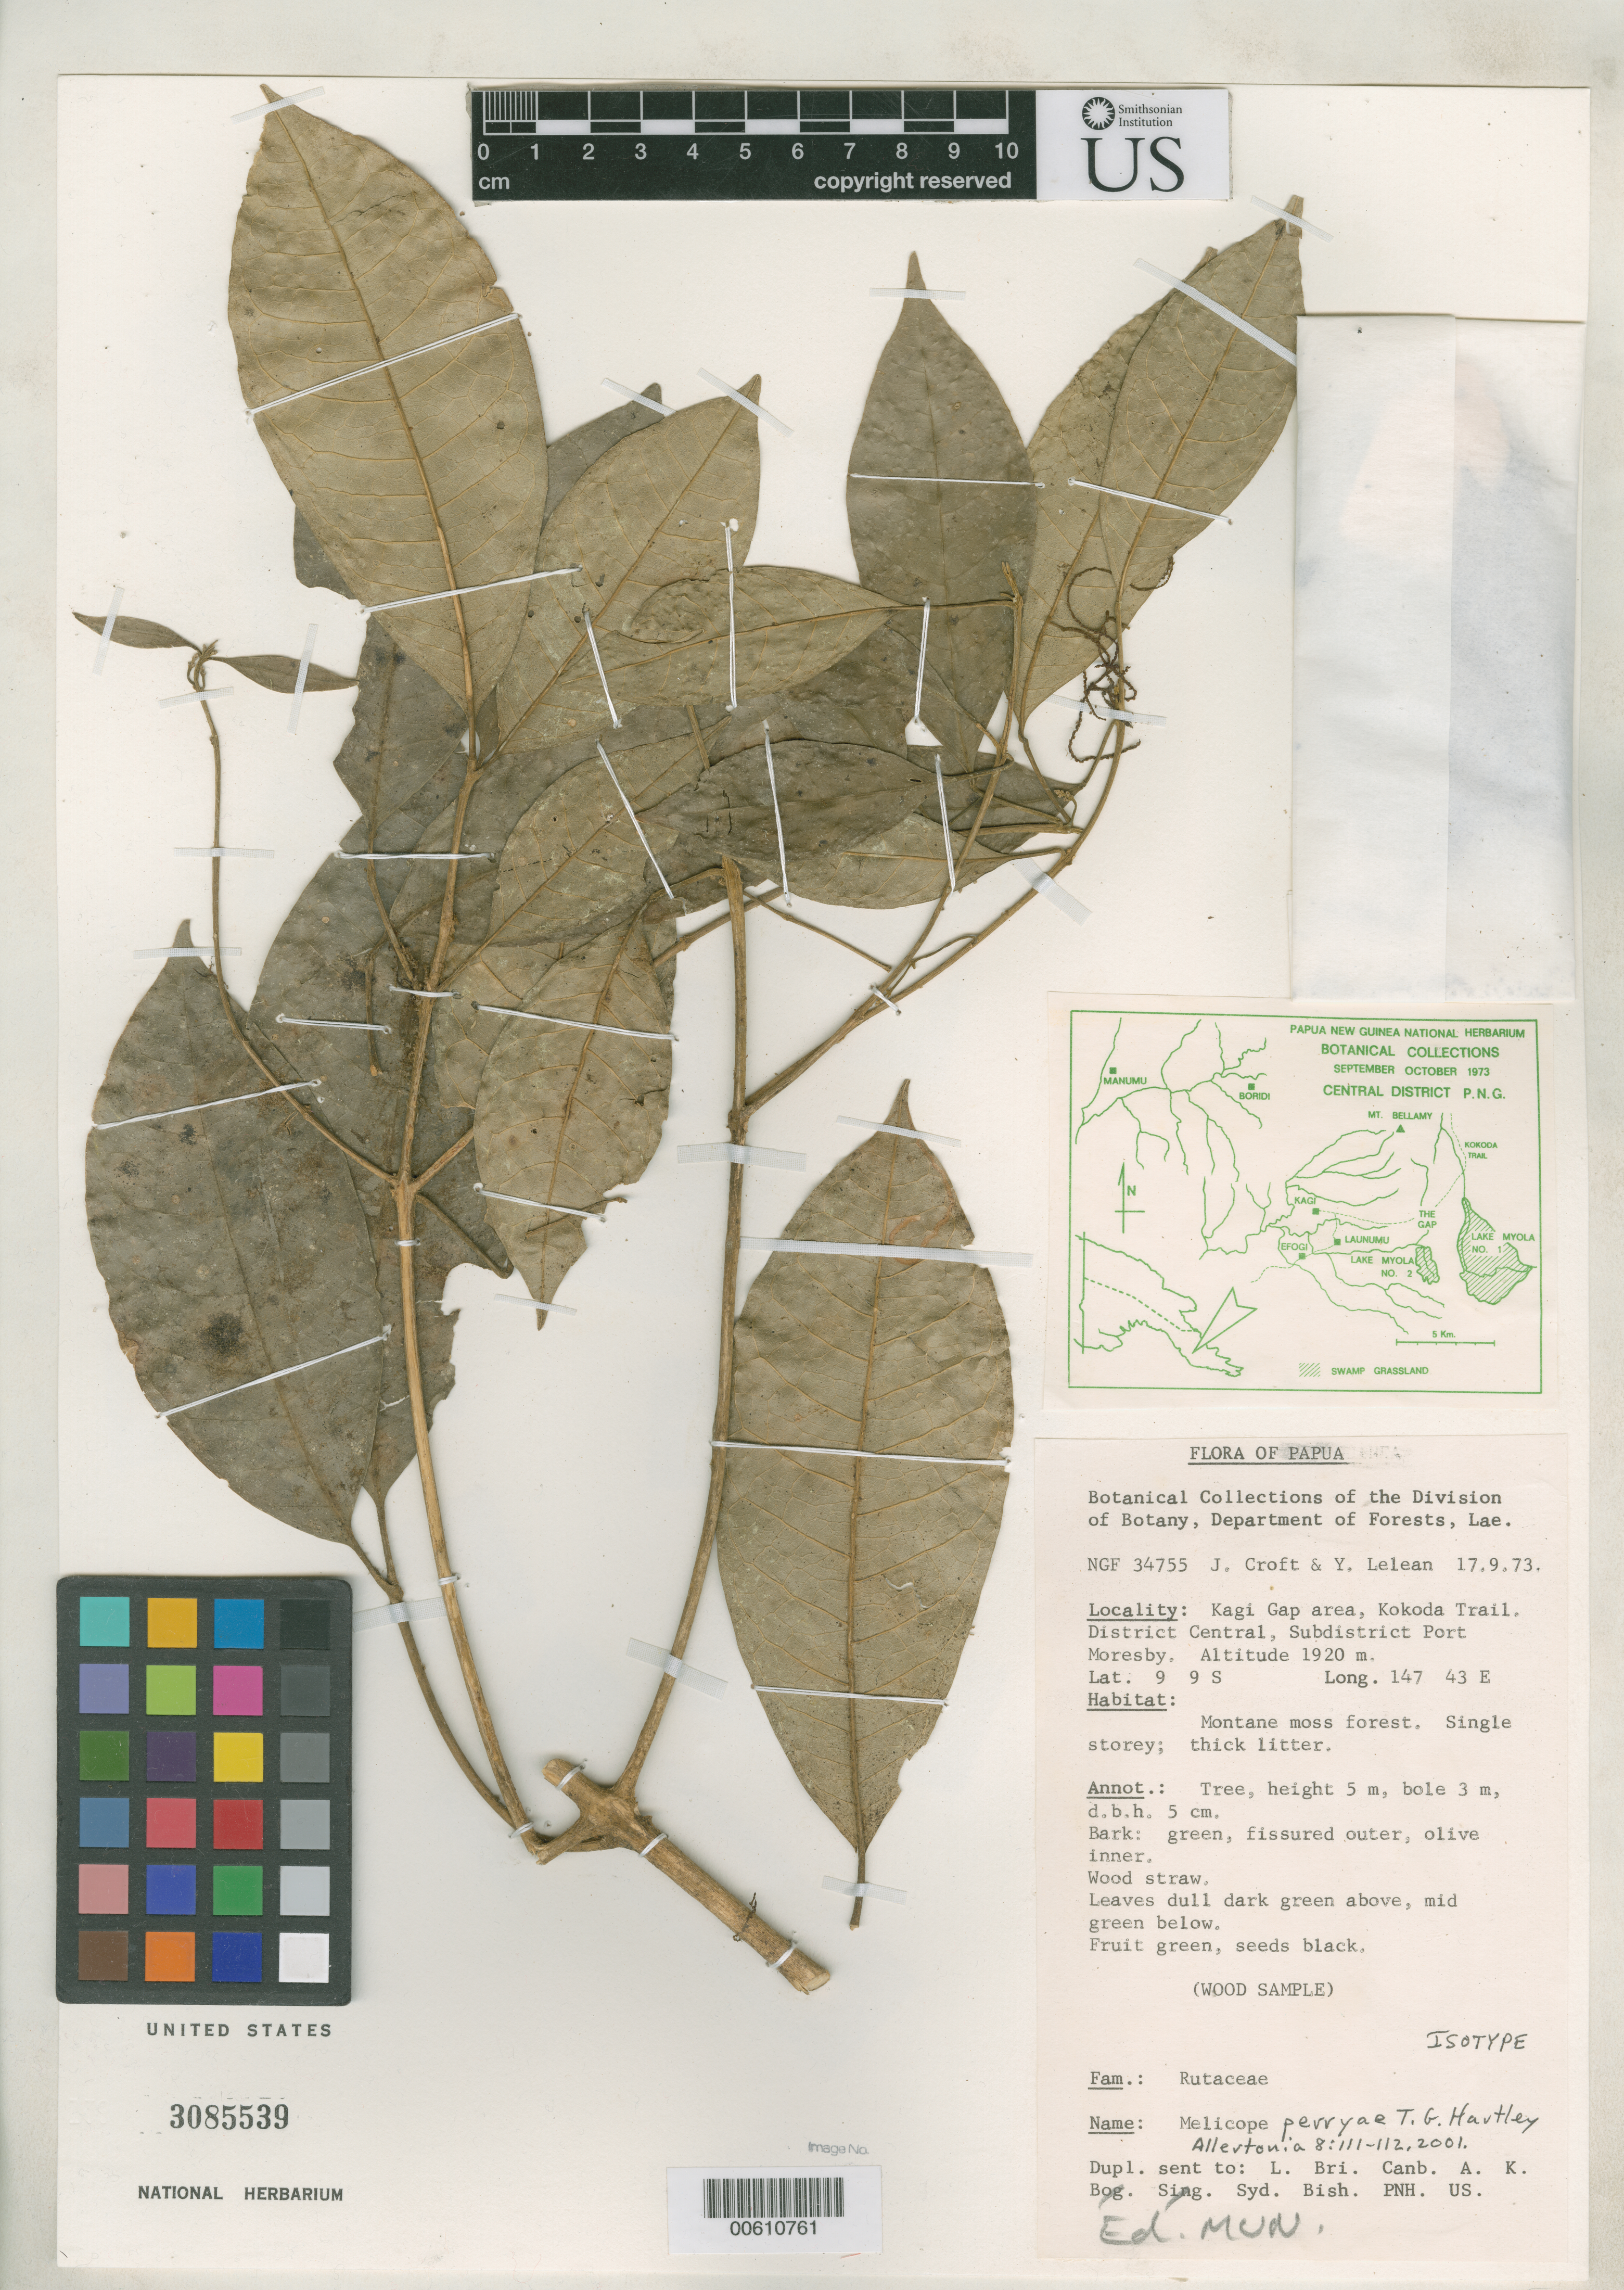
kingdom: Plantae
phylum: Tracheophyta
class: Magnoliopsida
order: Sapindales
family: Rutaceae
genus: Melicope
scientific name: Melicope perryae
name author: T.G. Hartley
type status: Isotype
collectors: J. R. Croft & Y. Lelean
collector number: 34755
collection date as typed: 17 Sep 1973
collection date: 1973-09-17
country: Papua New Guinea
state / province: Central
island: New Guinea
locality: Kagi Gap area, Kokoda Trail, Port Moresby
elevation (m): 1920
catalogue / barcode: US 3085539